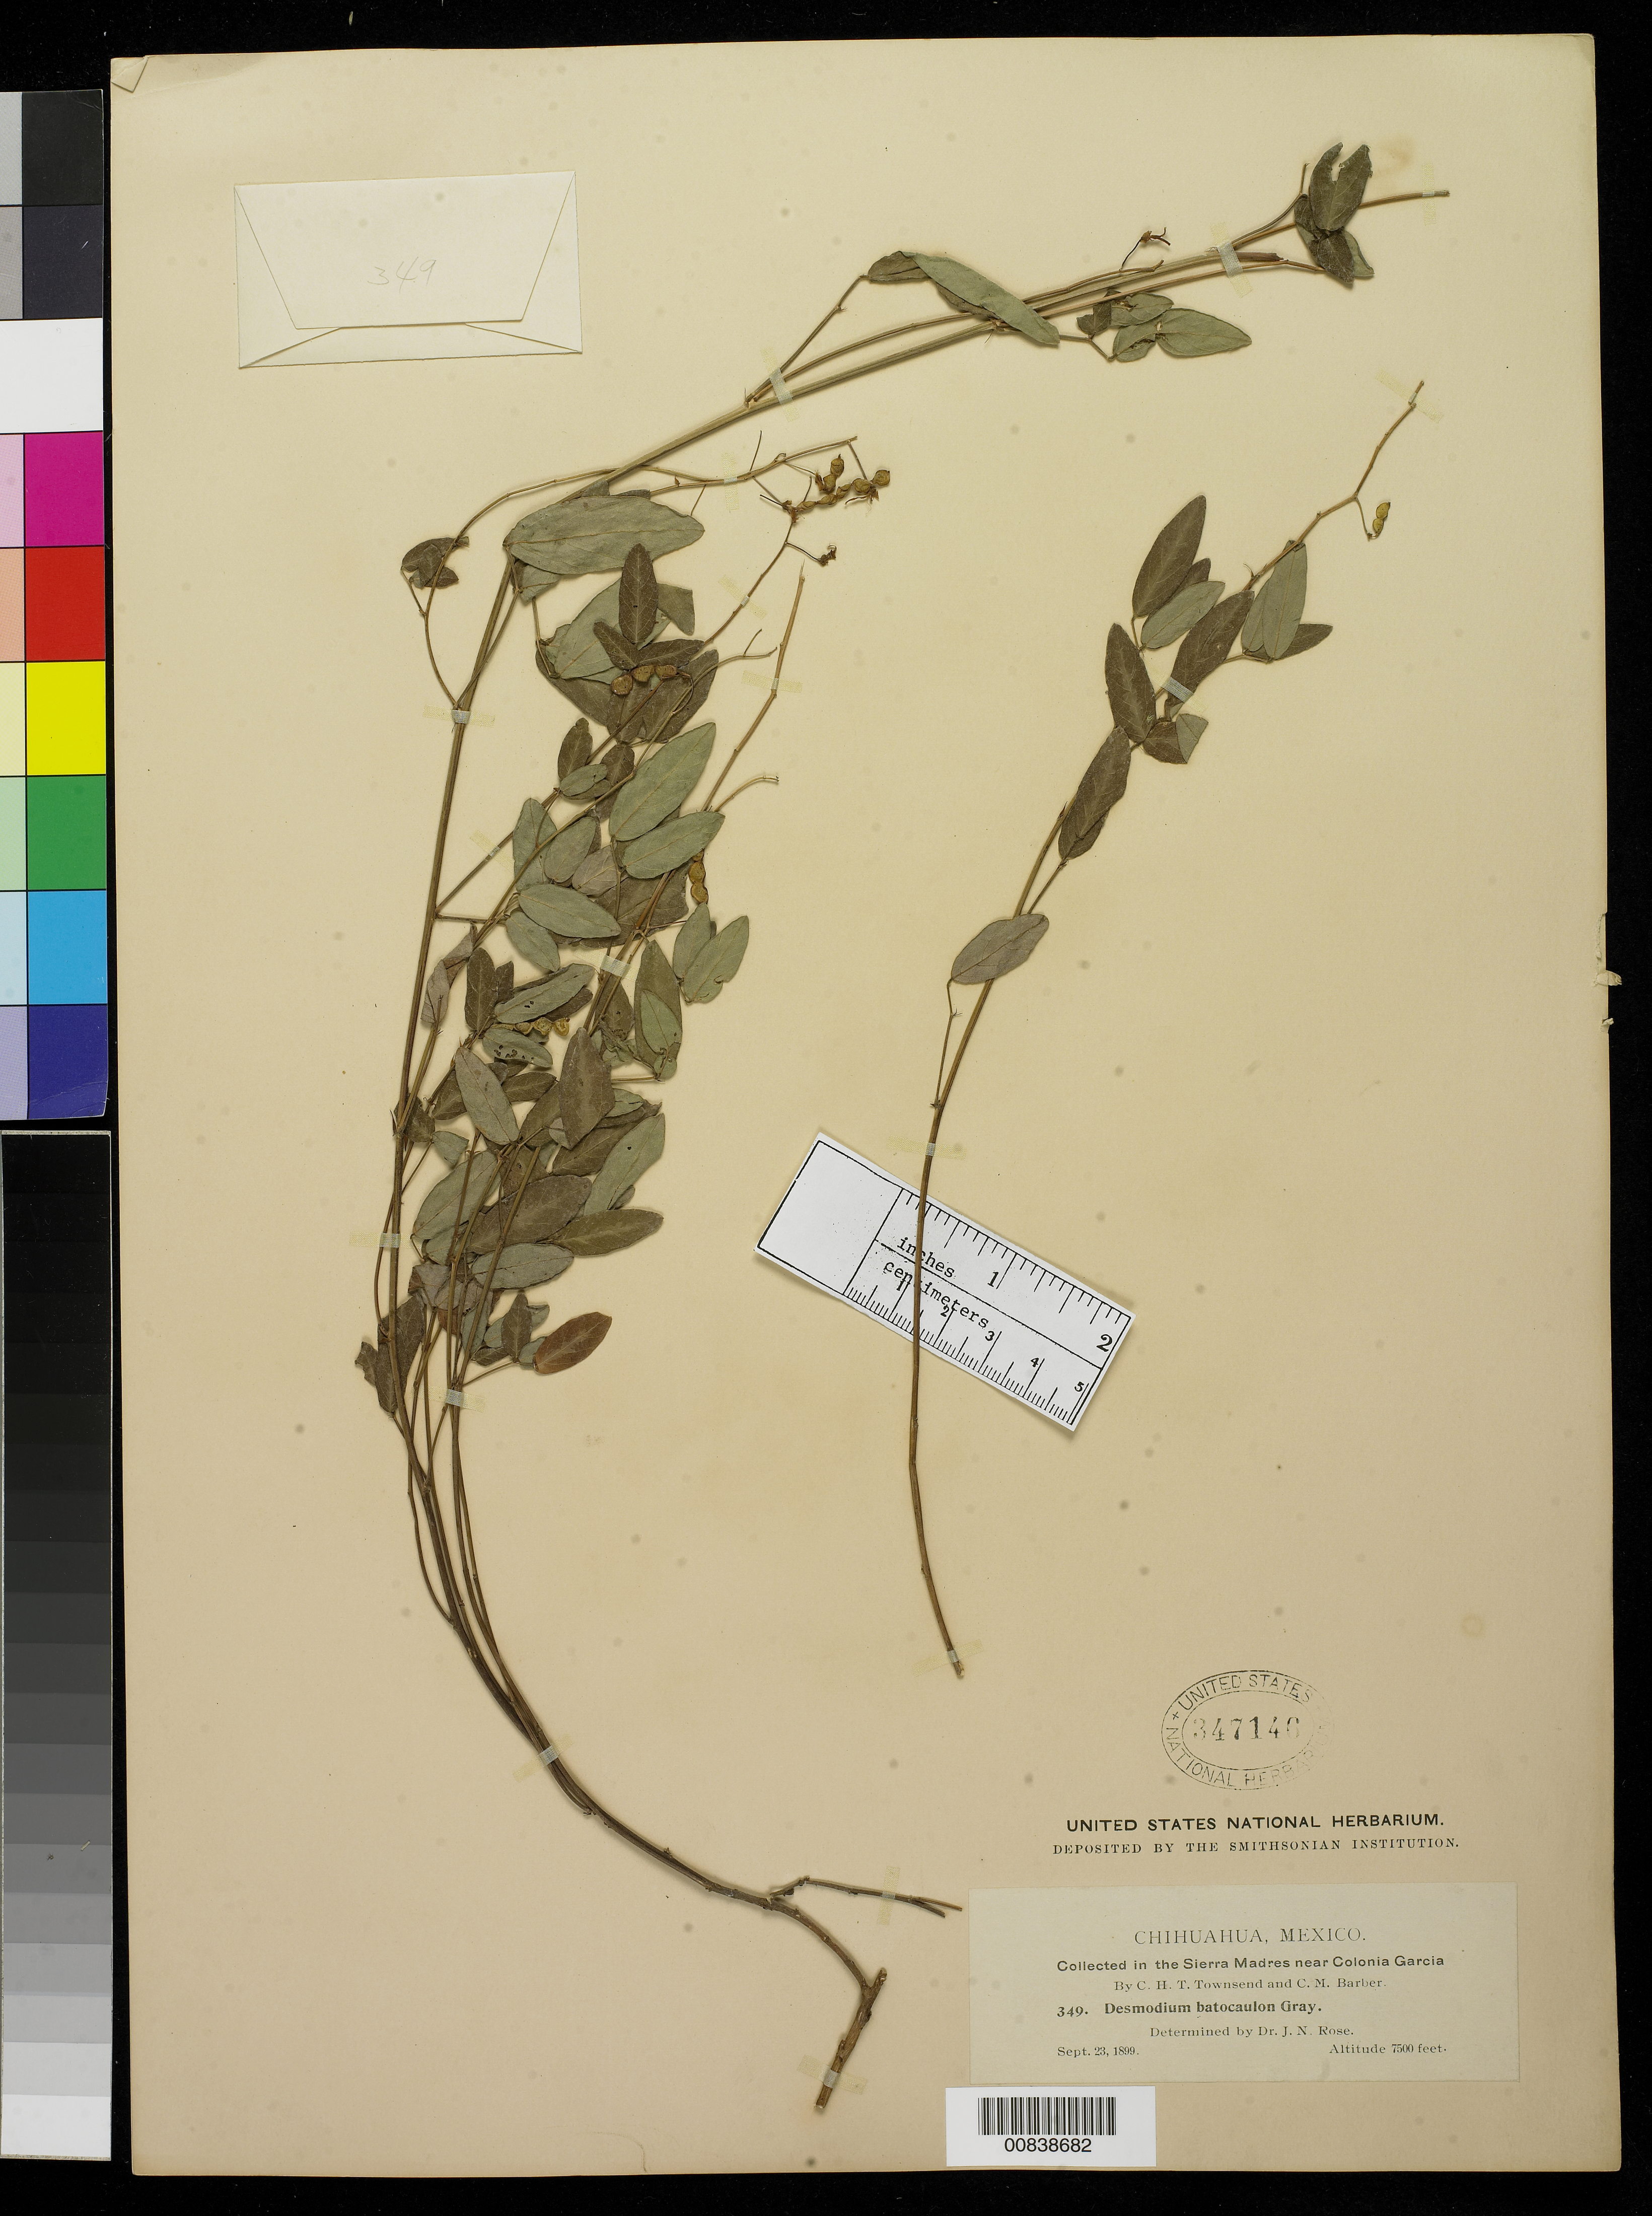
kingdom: Plantae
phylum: Tracheophyta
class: Magnoliopsida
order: Fabales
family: Fabaceae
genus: Desmodium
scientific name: Desmodium batocaulon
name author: A. Gray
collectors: C. H. T. Townsend & C. Barber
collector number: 349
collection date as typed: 23 Sep 1899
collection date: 1899-09-23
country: Mexico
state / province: Chihuahua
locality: Sierra Madre near Colonia García, Chihuahua.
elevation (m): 2286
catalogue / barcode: US 347146